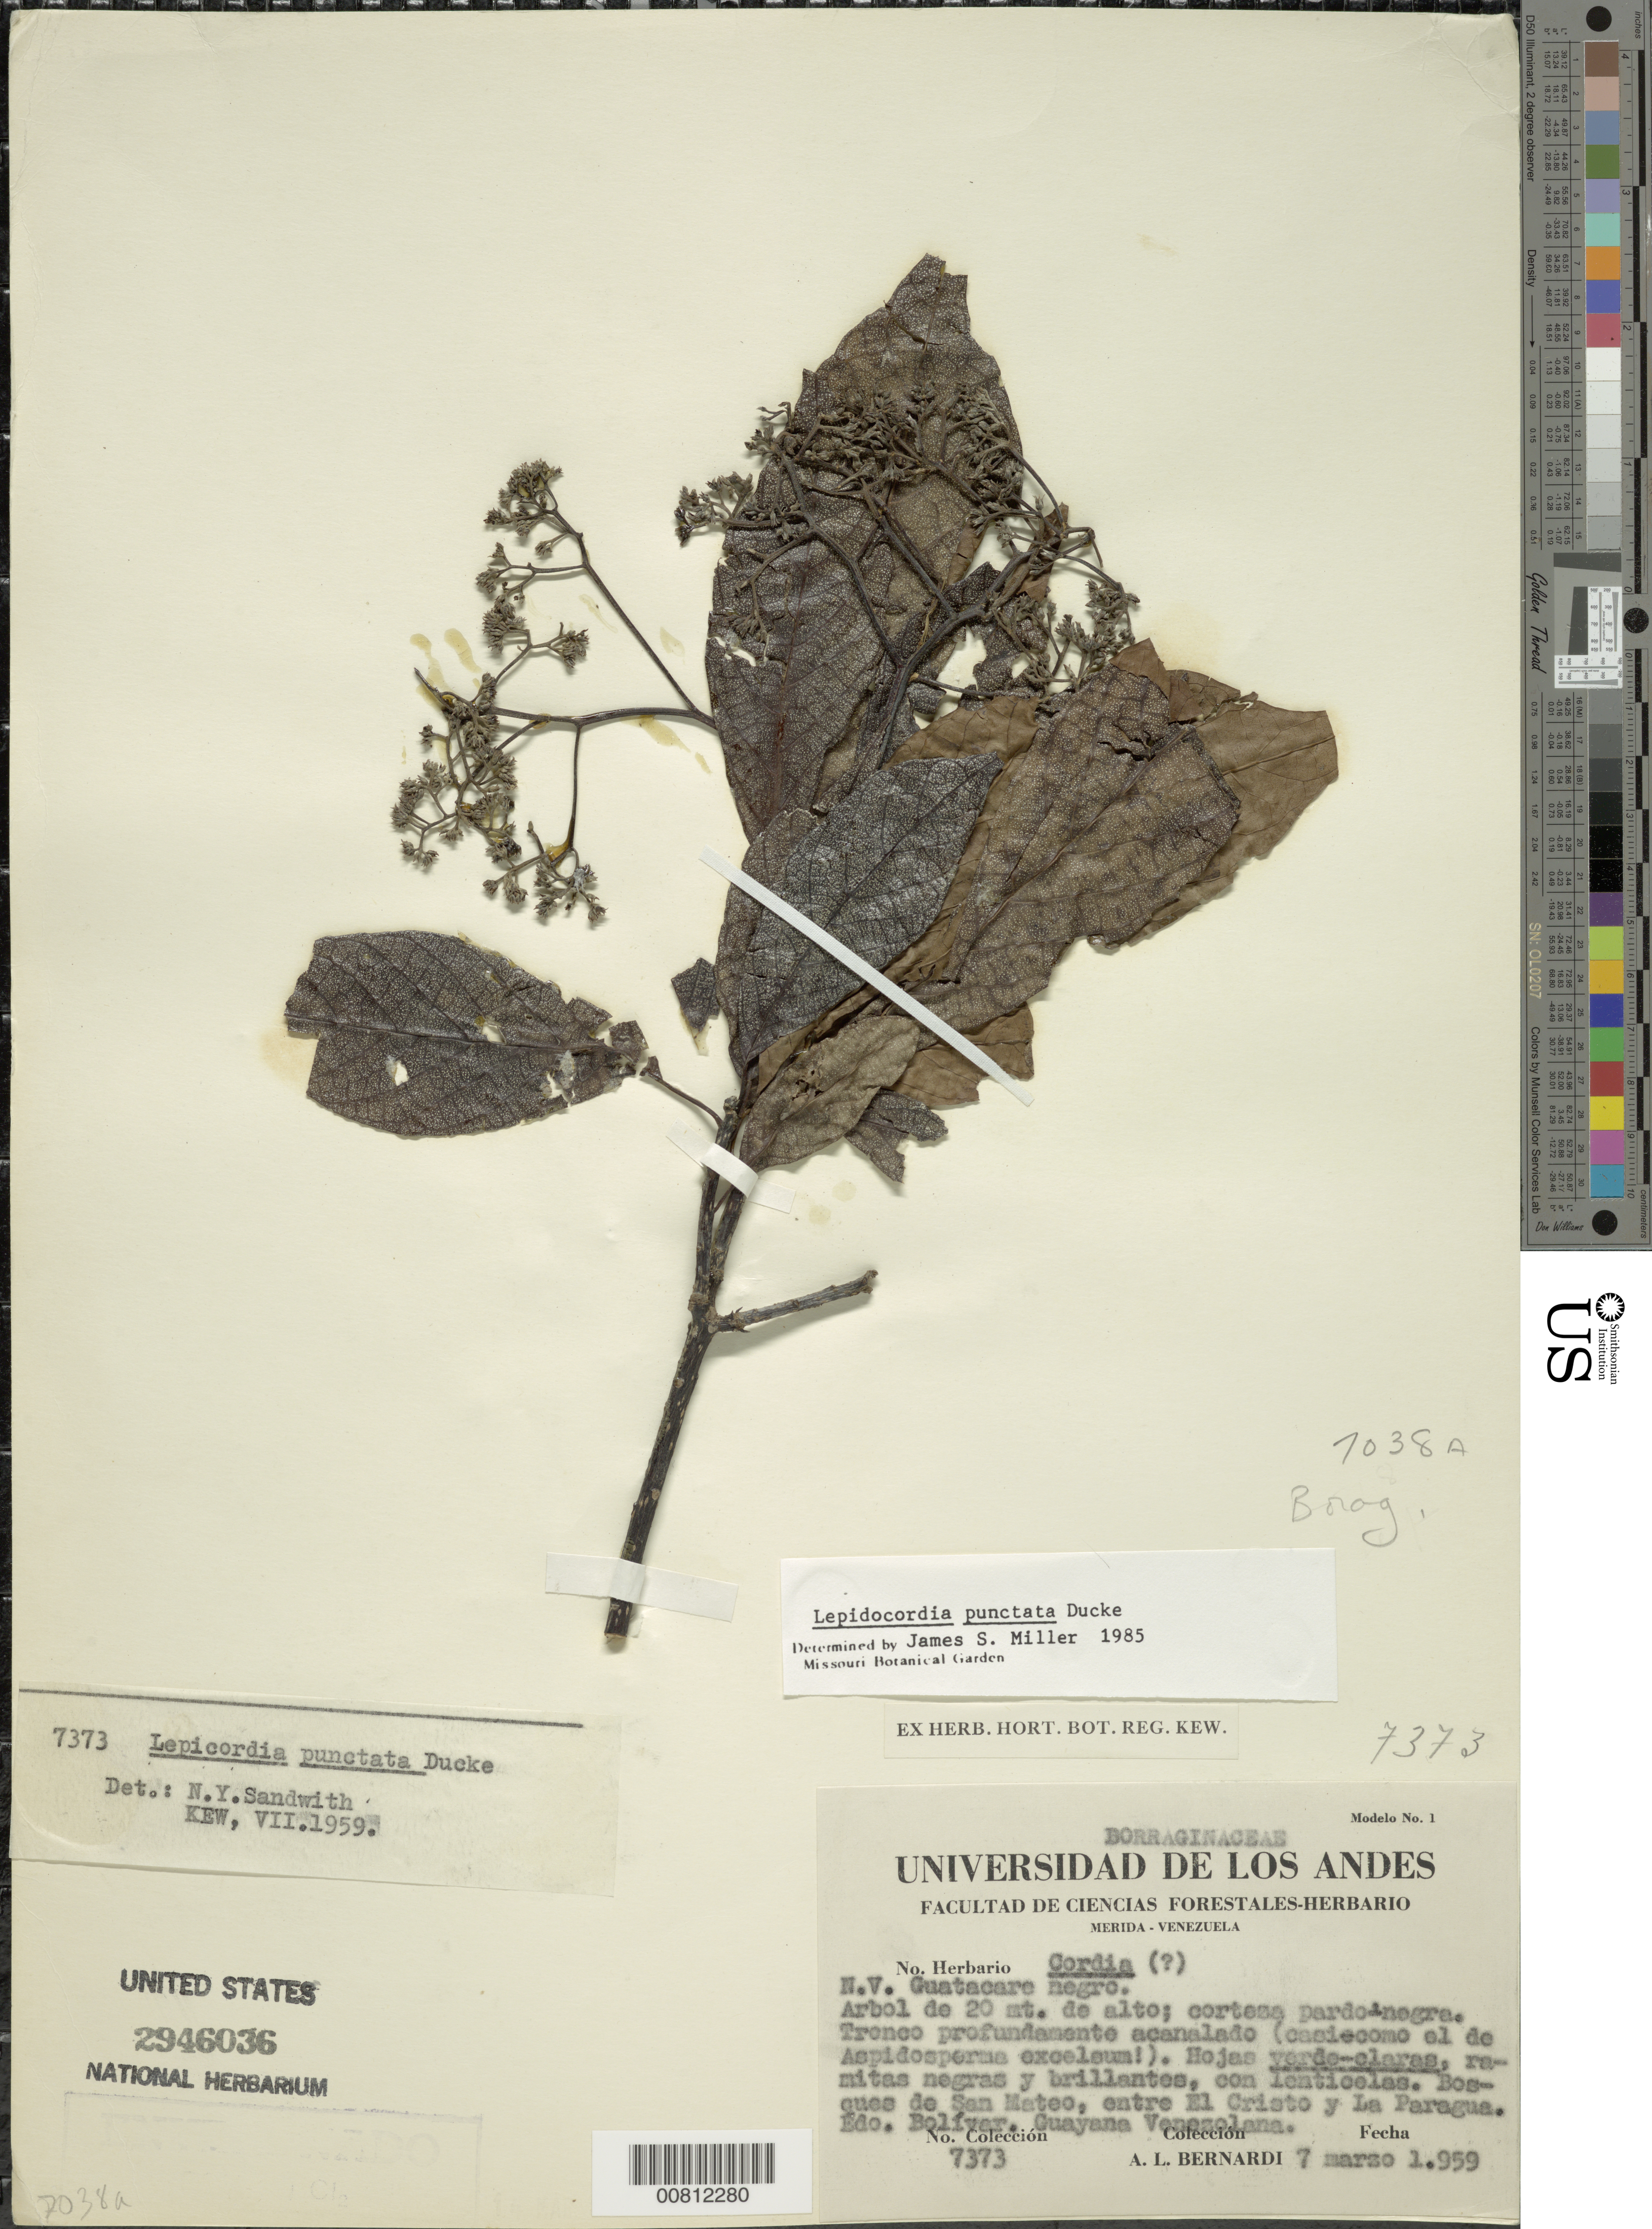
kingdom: Plantae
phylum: Tracheophyta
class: Magnoliopsida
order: Boraginales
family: Ehretiaceae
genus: Lepidocordia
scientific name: Lepidocordia punctata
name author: Ducke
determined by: Miller, James S., (MO), Missouri Botanical Garden (UNITED STATES)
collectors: A. L. Bernardi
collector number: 7473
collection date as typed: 7-Mar-59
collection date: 1959-03-07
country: Venezuela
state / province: Bolívar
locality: San Mateo, entre El Cristo y La Paragua, Guyana Venezolana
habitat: Bosques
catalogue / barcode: US 2946036